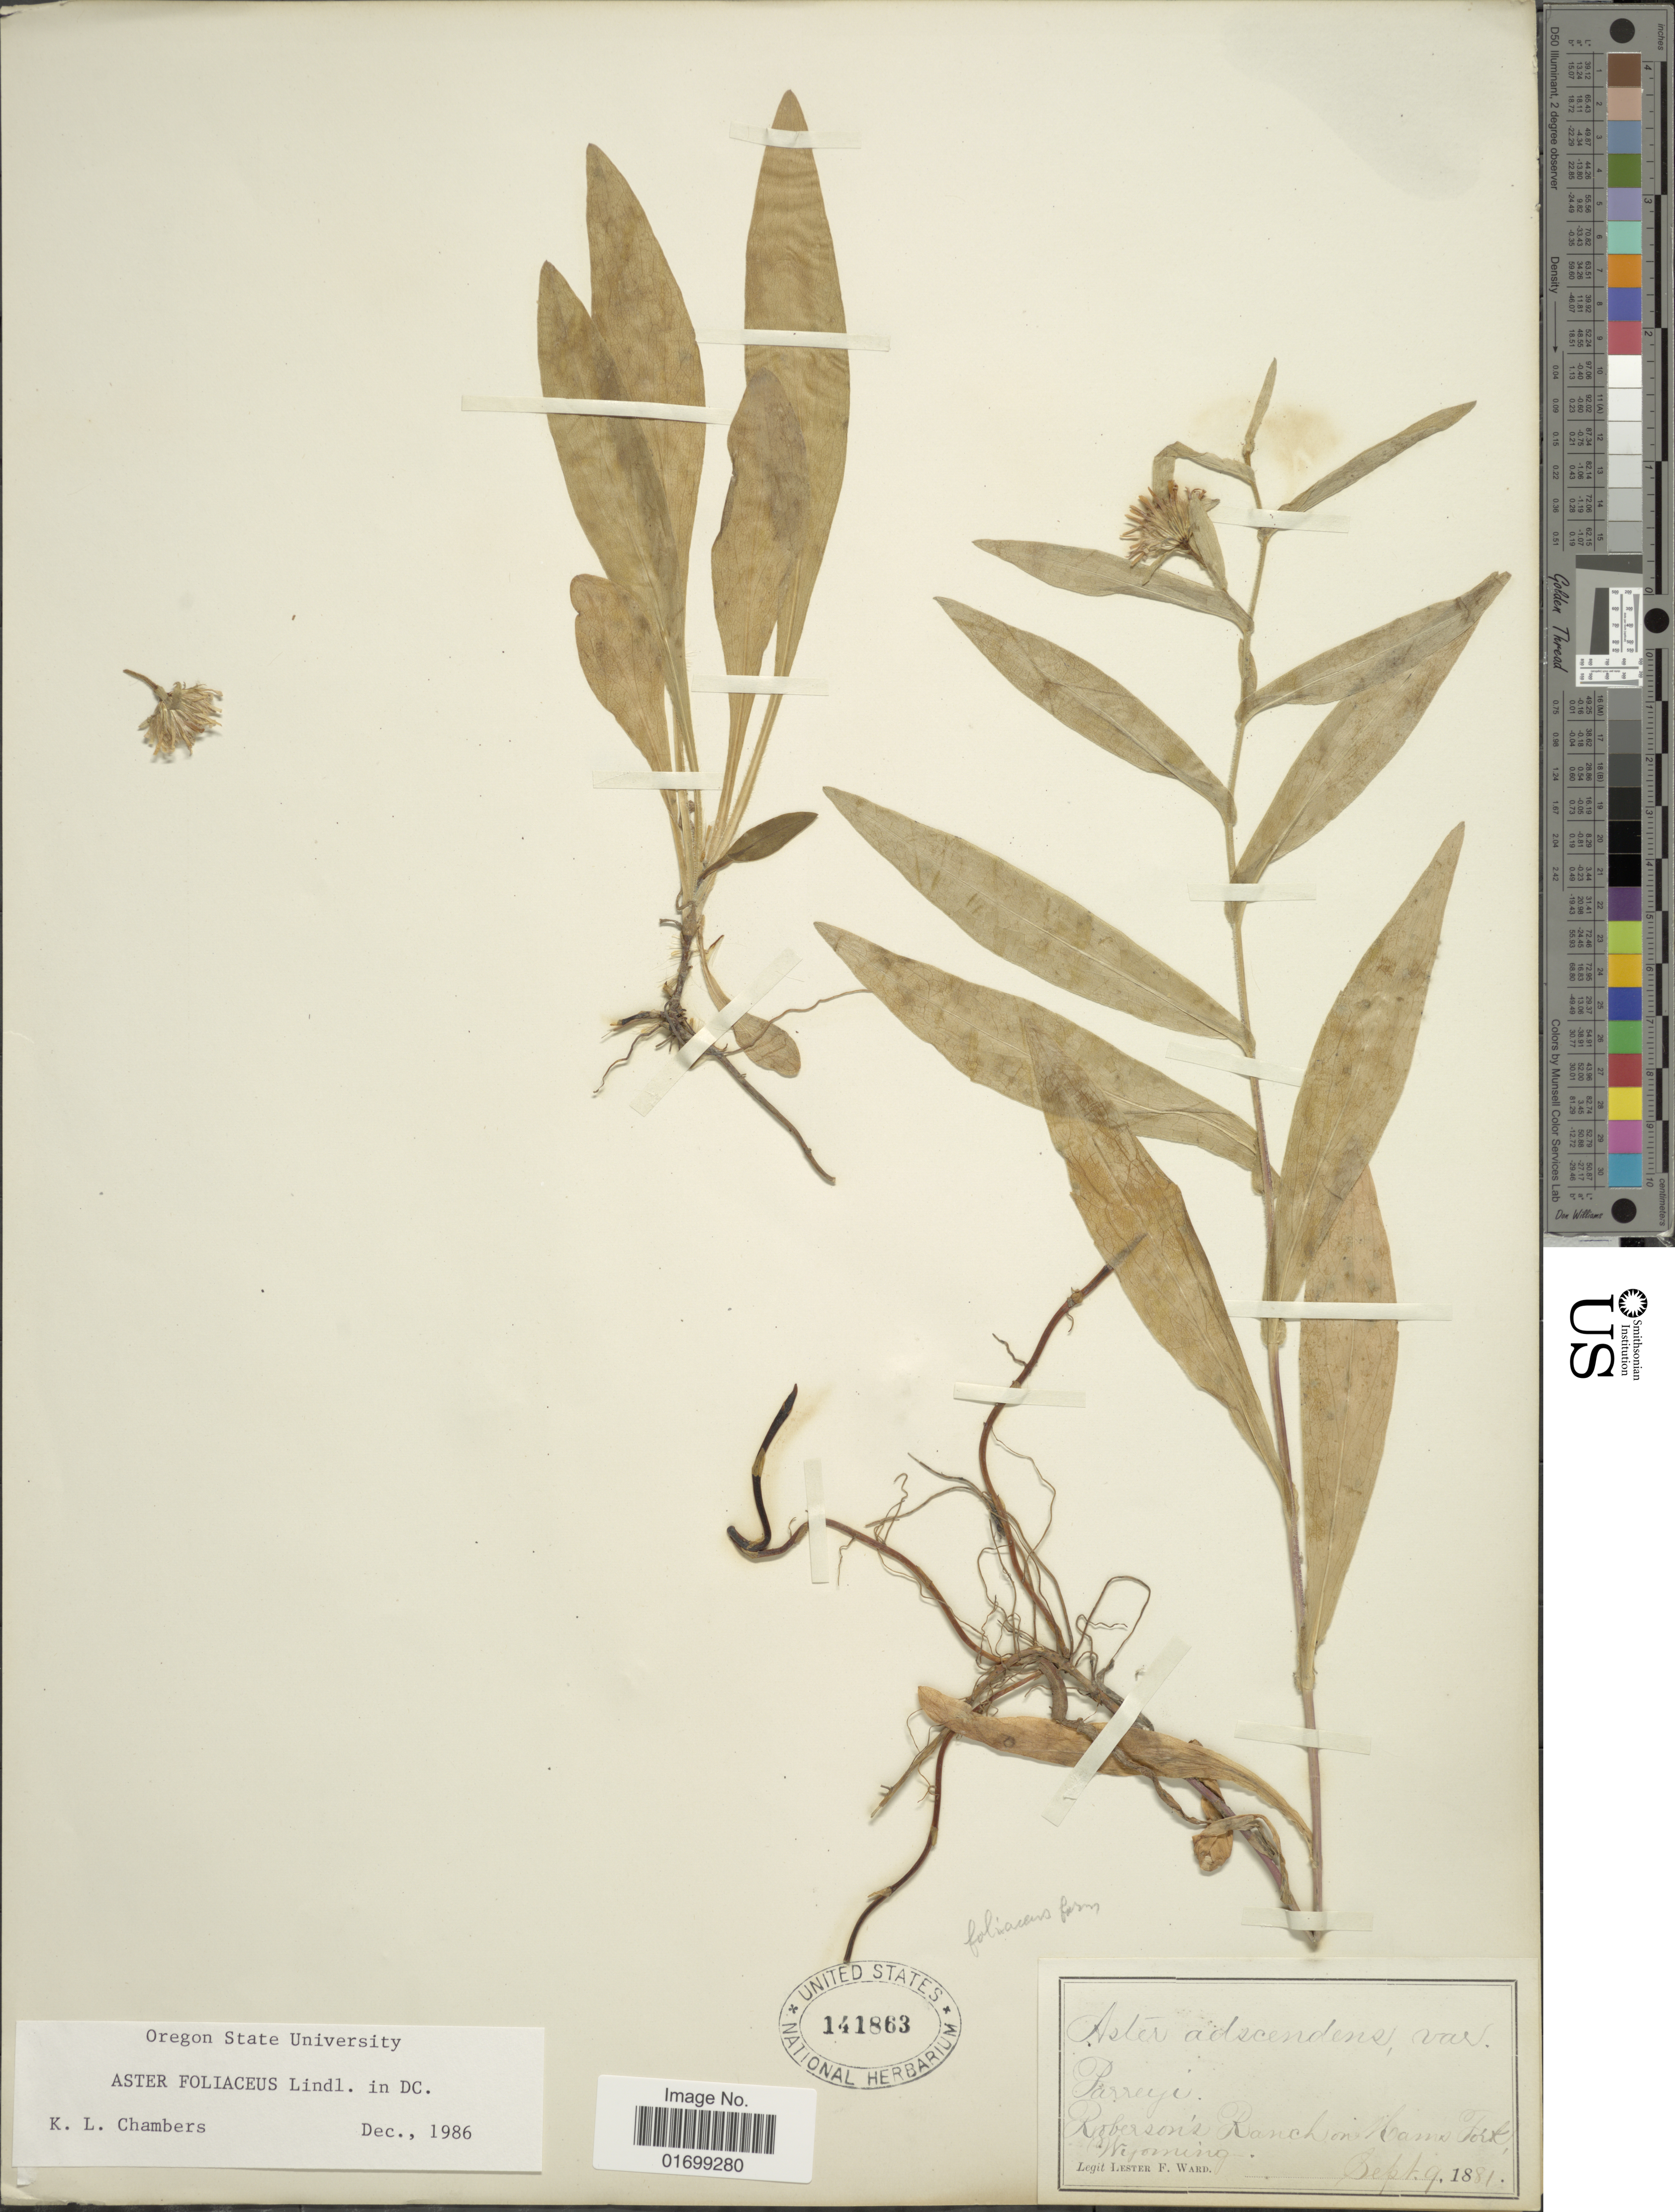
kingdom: Plantae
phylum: Tracheophyta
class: Magnoliopsida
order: Asterales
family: Asteraceae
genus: Symphyotrichum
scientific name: Symphyotrichum foliaceum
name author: (Lindl. ex DC.) G.L. Nesom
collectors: L. F. Ward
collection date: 1881-09-09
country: United States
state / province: Wyoming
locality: Parreyi, Roberson's Ranch on Hams Fork.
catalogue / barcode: US 141863